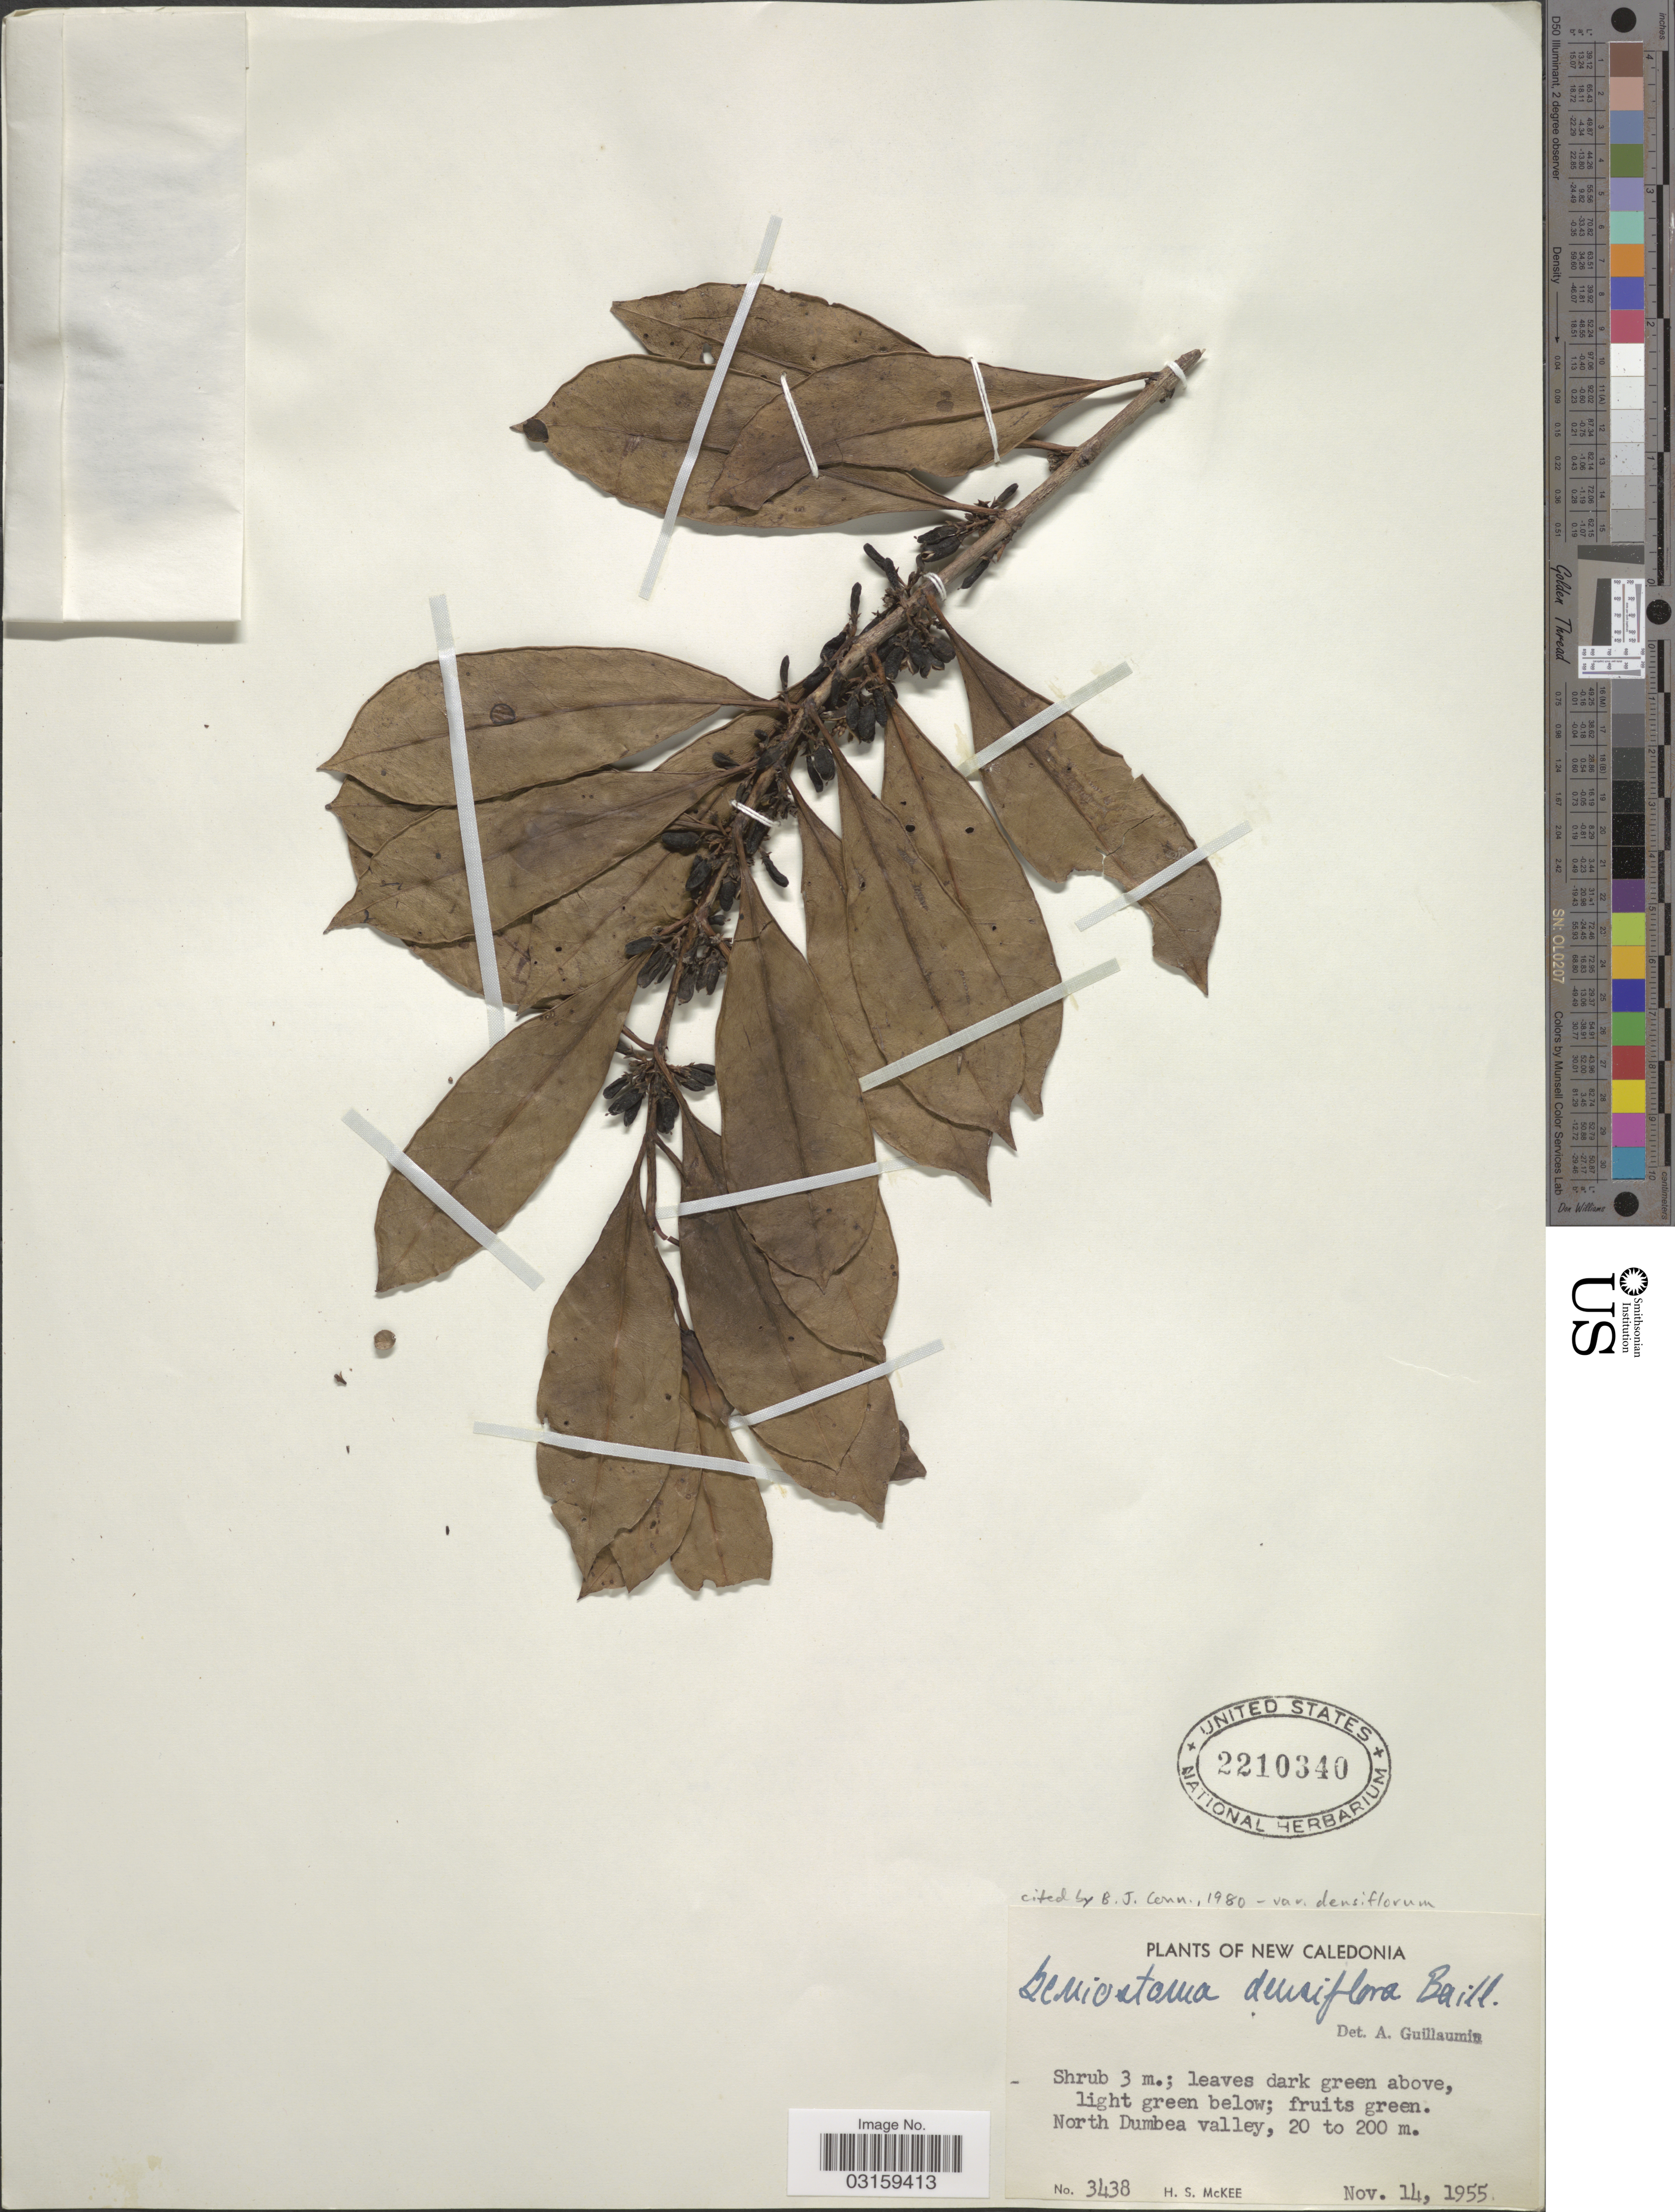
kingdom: Plantae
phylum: Tracheophyta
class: Magnoliopsida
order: Gentianales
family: Loganiaceae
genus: Geniostoma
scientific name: Geniostoma densiflorum var. densiflorum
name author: Baill.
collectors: H. S. McKee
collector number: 3438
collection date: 1955-11-14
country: New Caledonia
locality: North Dumbea valley.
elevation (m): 20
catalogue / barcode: US 2210340